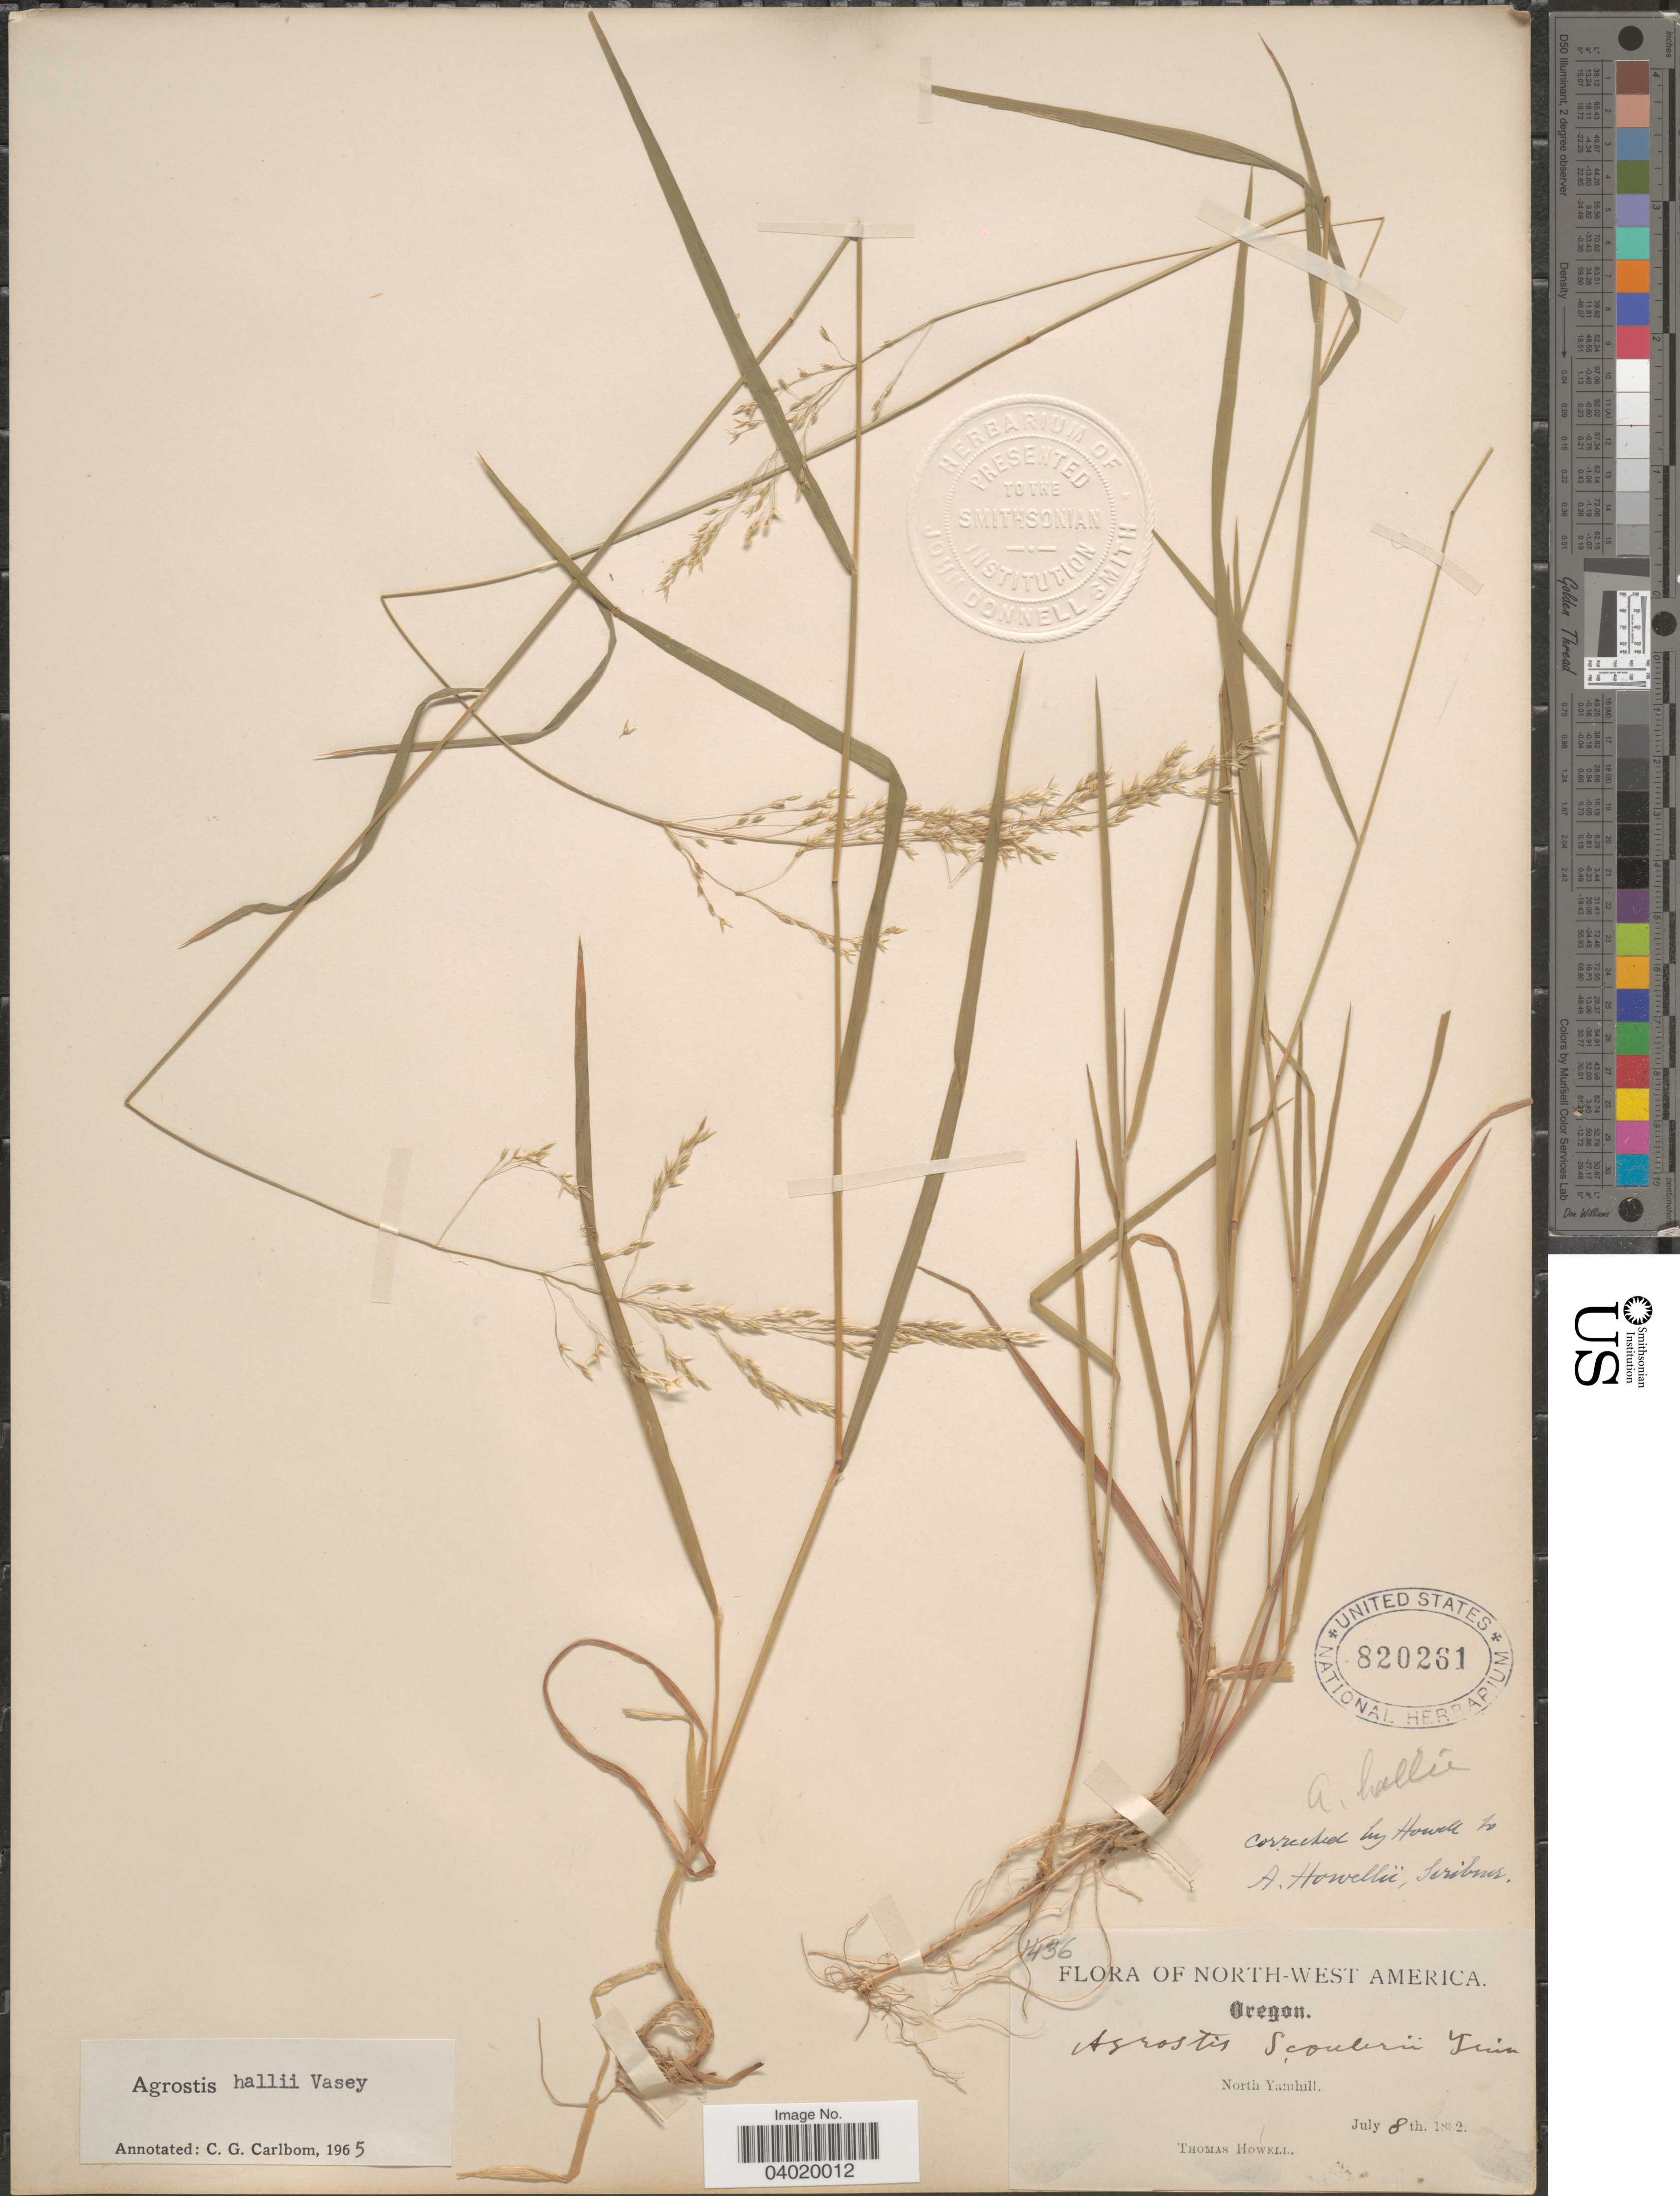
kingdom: Plantae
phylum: Tracheophyta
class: Liliopsida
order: Poales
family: Poaceae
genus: Agrostis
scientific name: Agrostis hallii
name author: Vasey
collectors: T. Howell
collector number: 1436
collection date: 1882-07-08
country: United States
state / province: Oregon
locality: North-West America. North Yamhill.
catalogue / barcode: US 820261